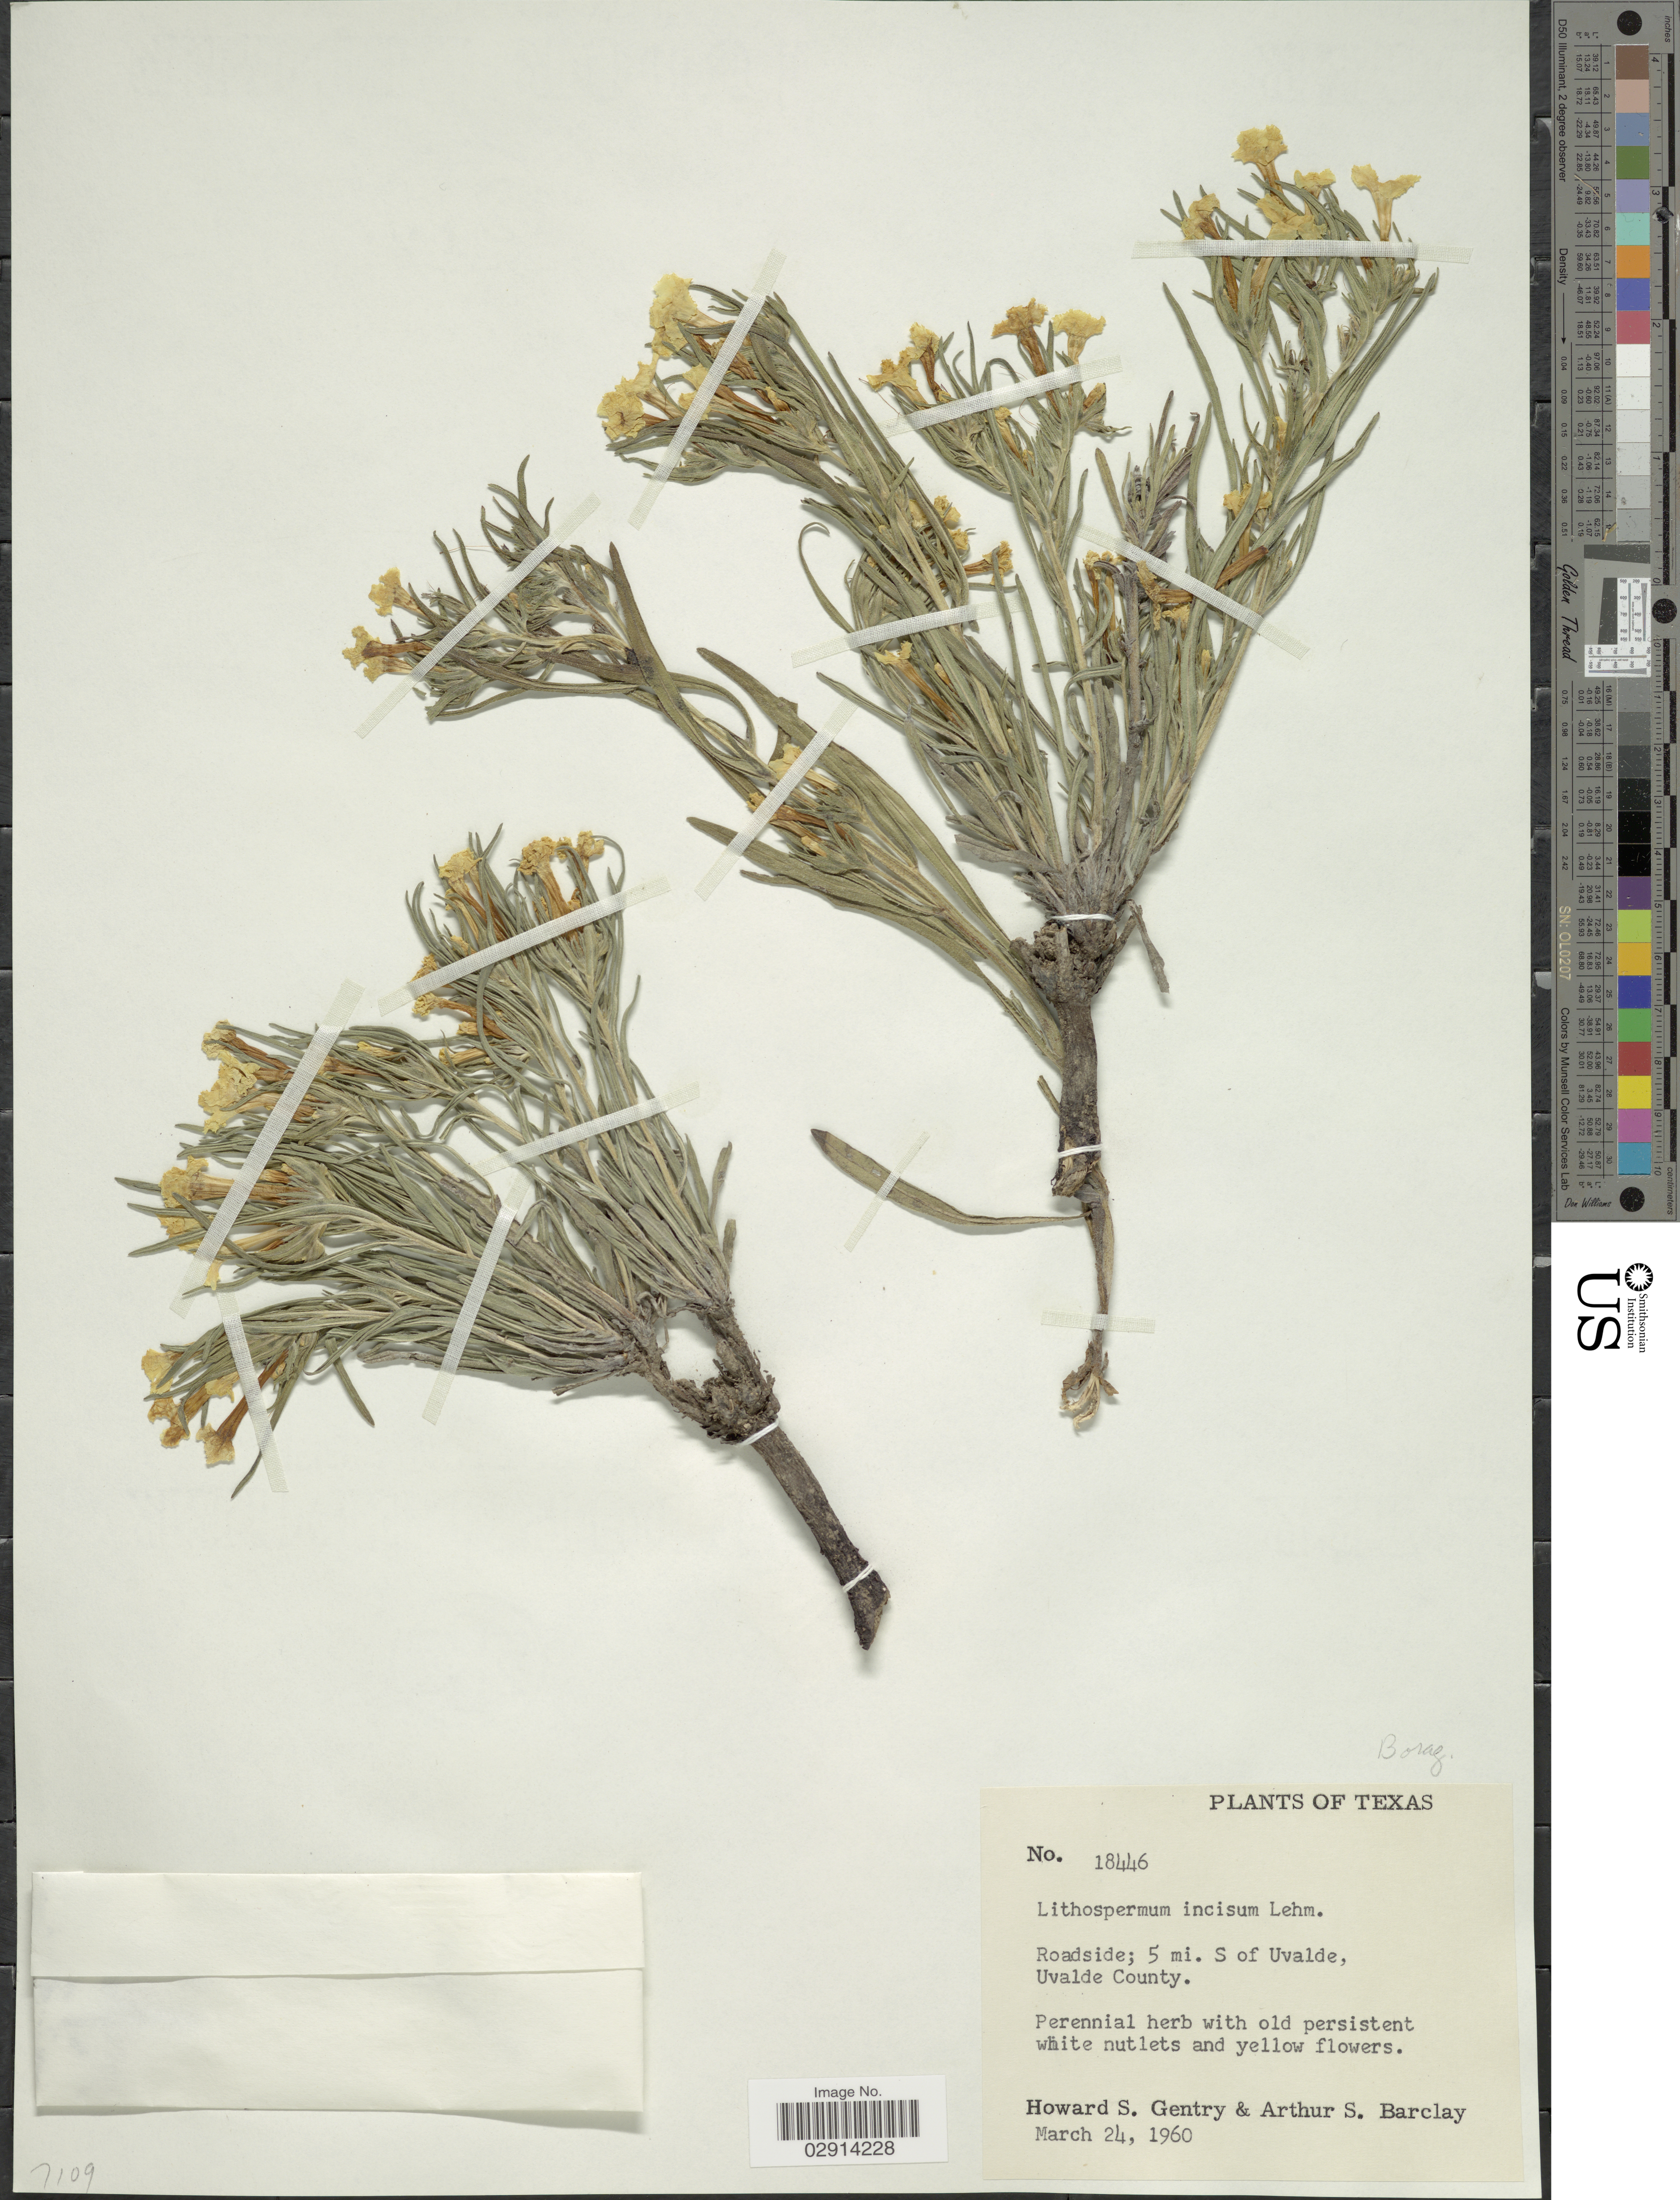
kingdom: Plantae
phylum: Tracheophyta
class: Magnoliopsida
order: Boraginales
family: Boraginaceae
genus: Lithospermum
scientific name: Lithospermum incisum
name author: Lehm.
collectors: H. S. Gentry & A. S. Barclay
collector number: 18446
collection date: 1960-03-24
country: United States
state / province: Texas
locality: Roadside; 5 mi. S of Uvalde, Uvalde County.